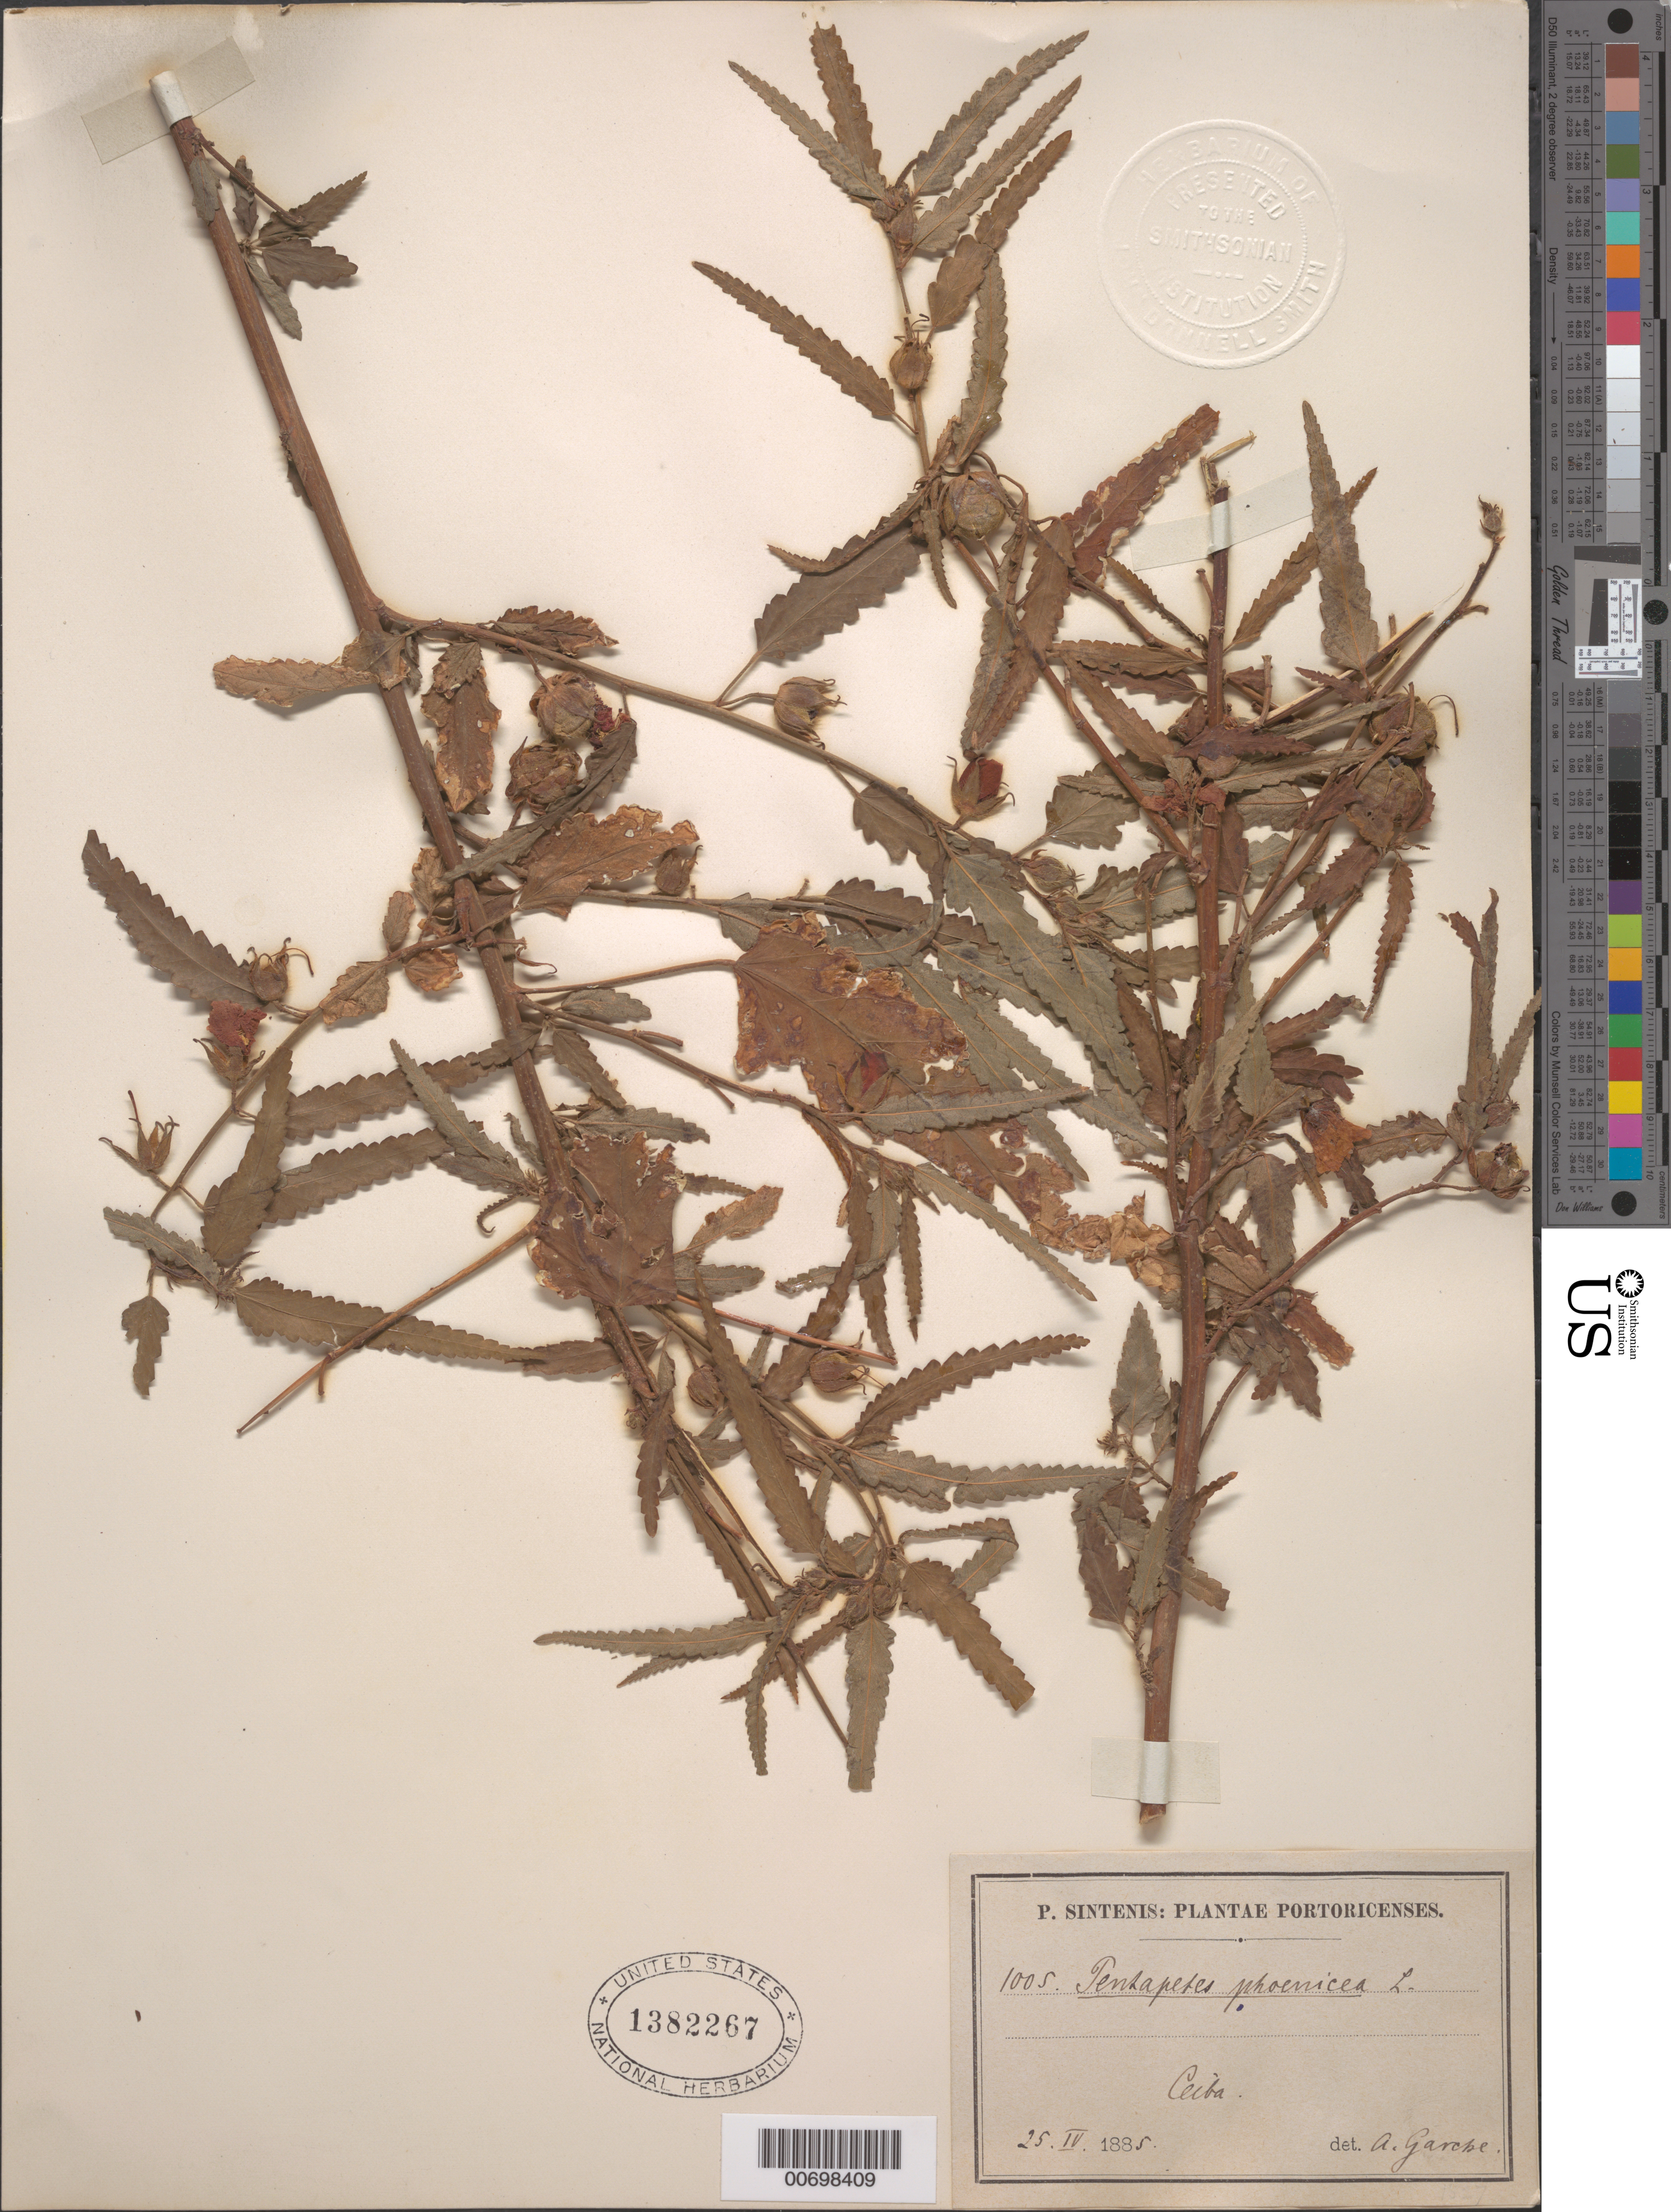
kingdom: Plantae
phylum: Tracheophyta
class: Magnoliopsida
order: Malvales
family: Malvaceae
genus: Pentapetes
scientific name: Pentapetes phoenicea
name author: L.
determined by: Garcke, A.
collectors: P. Sintenis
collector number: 1005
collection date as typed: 25 Apr 1885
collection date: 1885-04-25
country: Puerto Rico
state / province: Ceiba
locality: Ceiba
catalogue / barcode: US 1382267